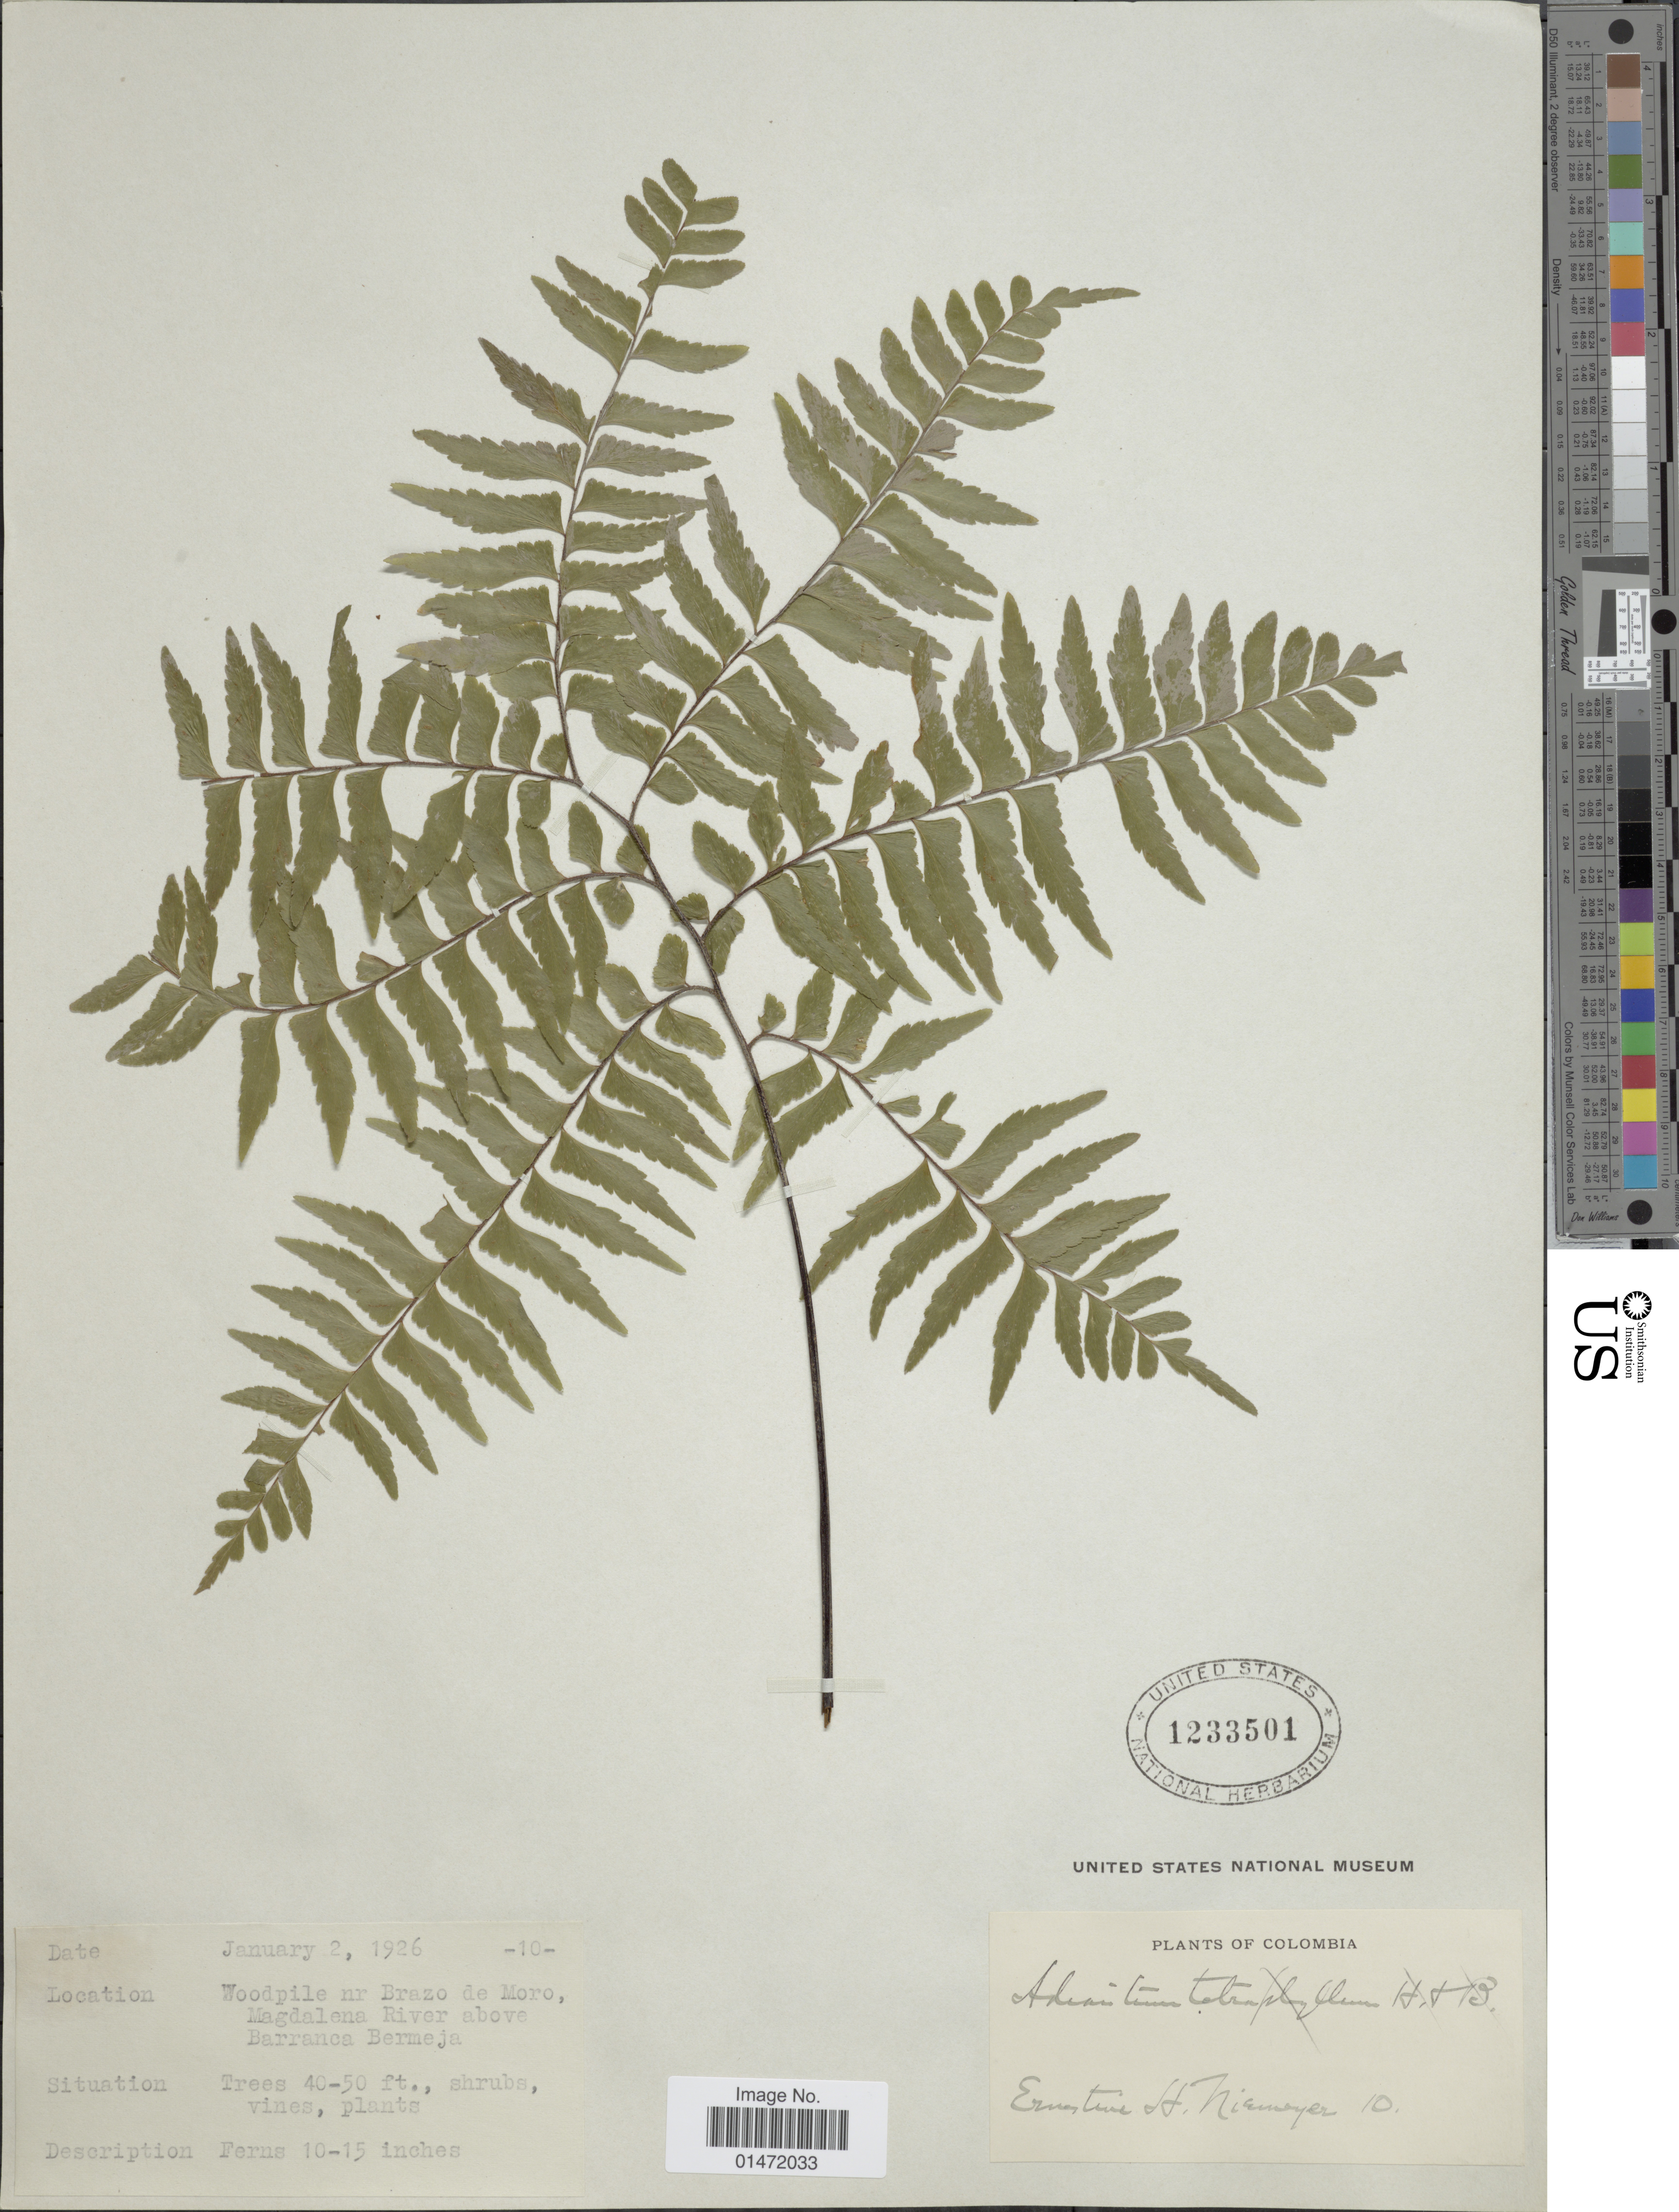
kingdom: Plantae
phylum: Tracheophyta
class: Polypodiopsida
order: Polypodiales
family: Pteridaceae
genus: Adiantum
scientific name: Adiantum sp.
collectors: E. H. Niemeyer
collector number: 10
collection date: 1926-01-02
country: Colombia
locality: Woodpile nr Brazo de Moro, Magdalena River above Barranca Bermeja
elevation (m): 12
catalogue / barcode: US 1233501